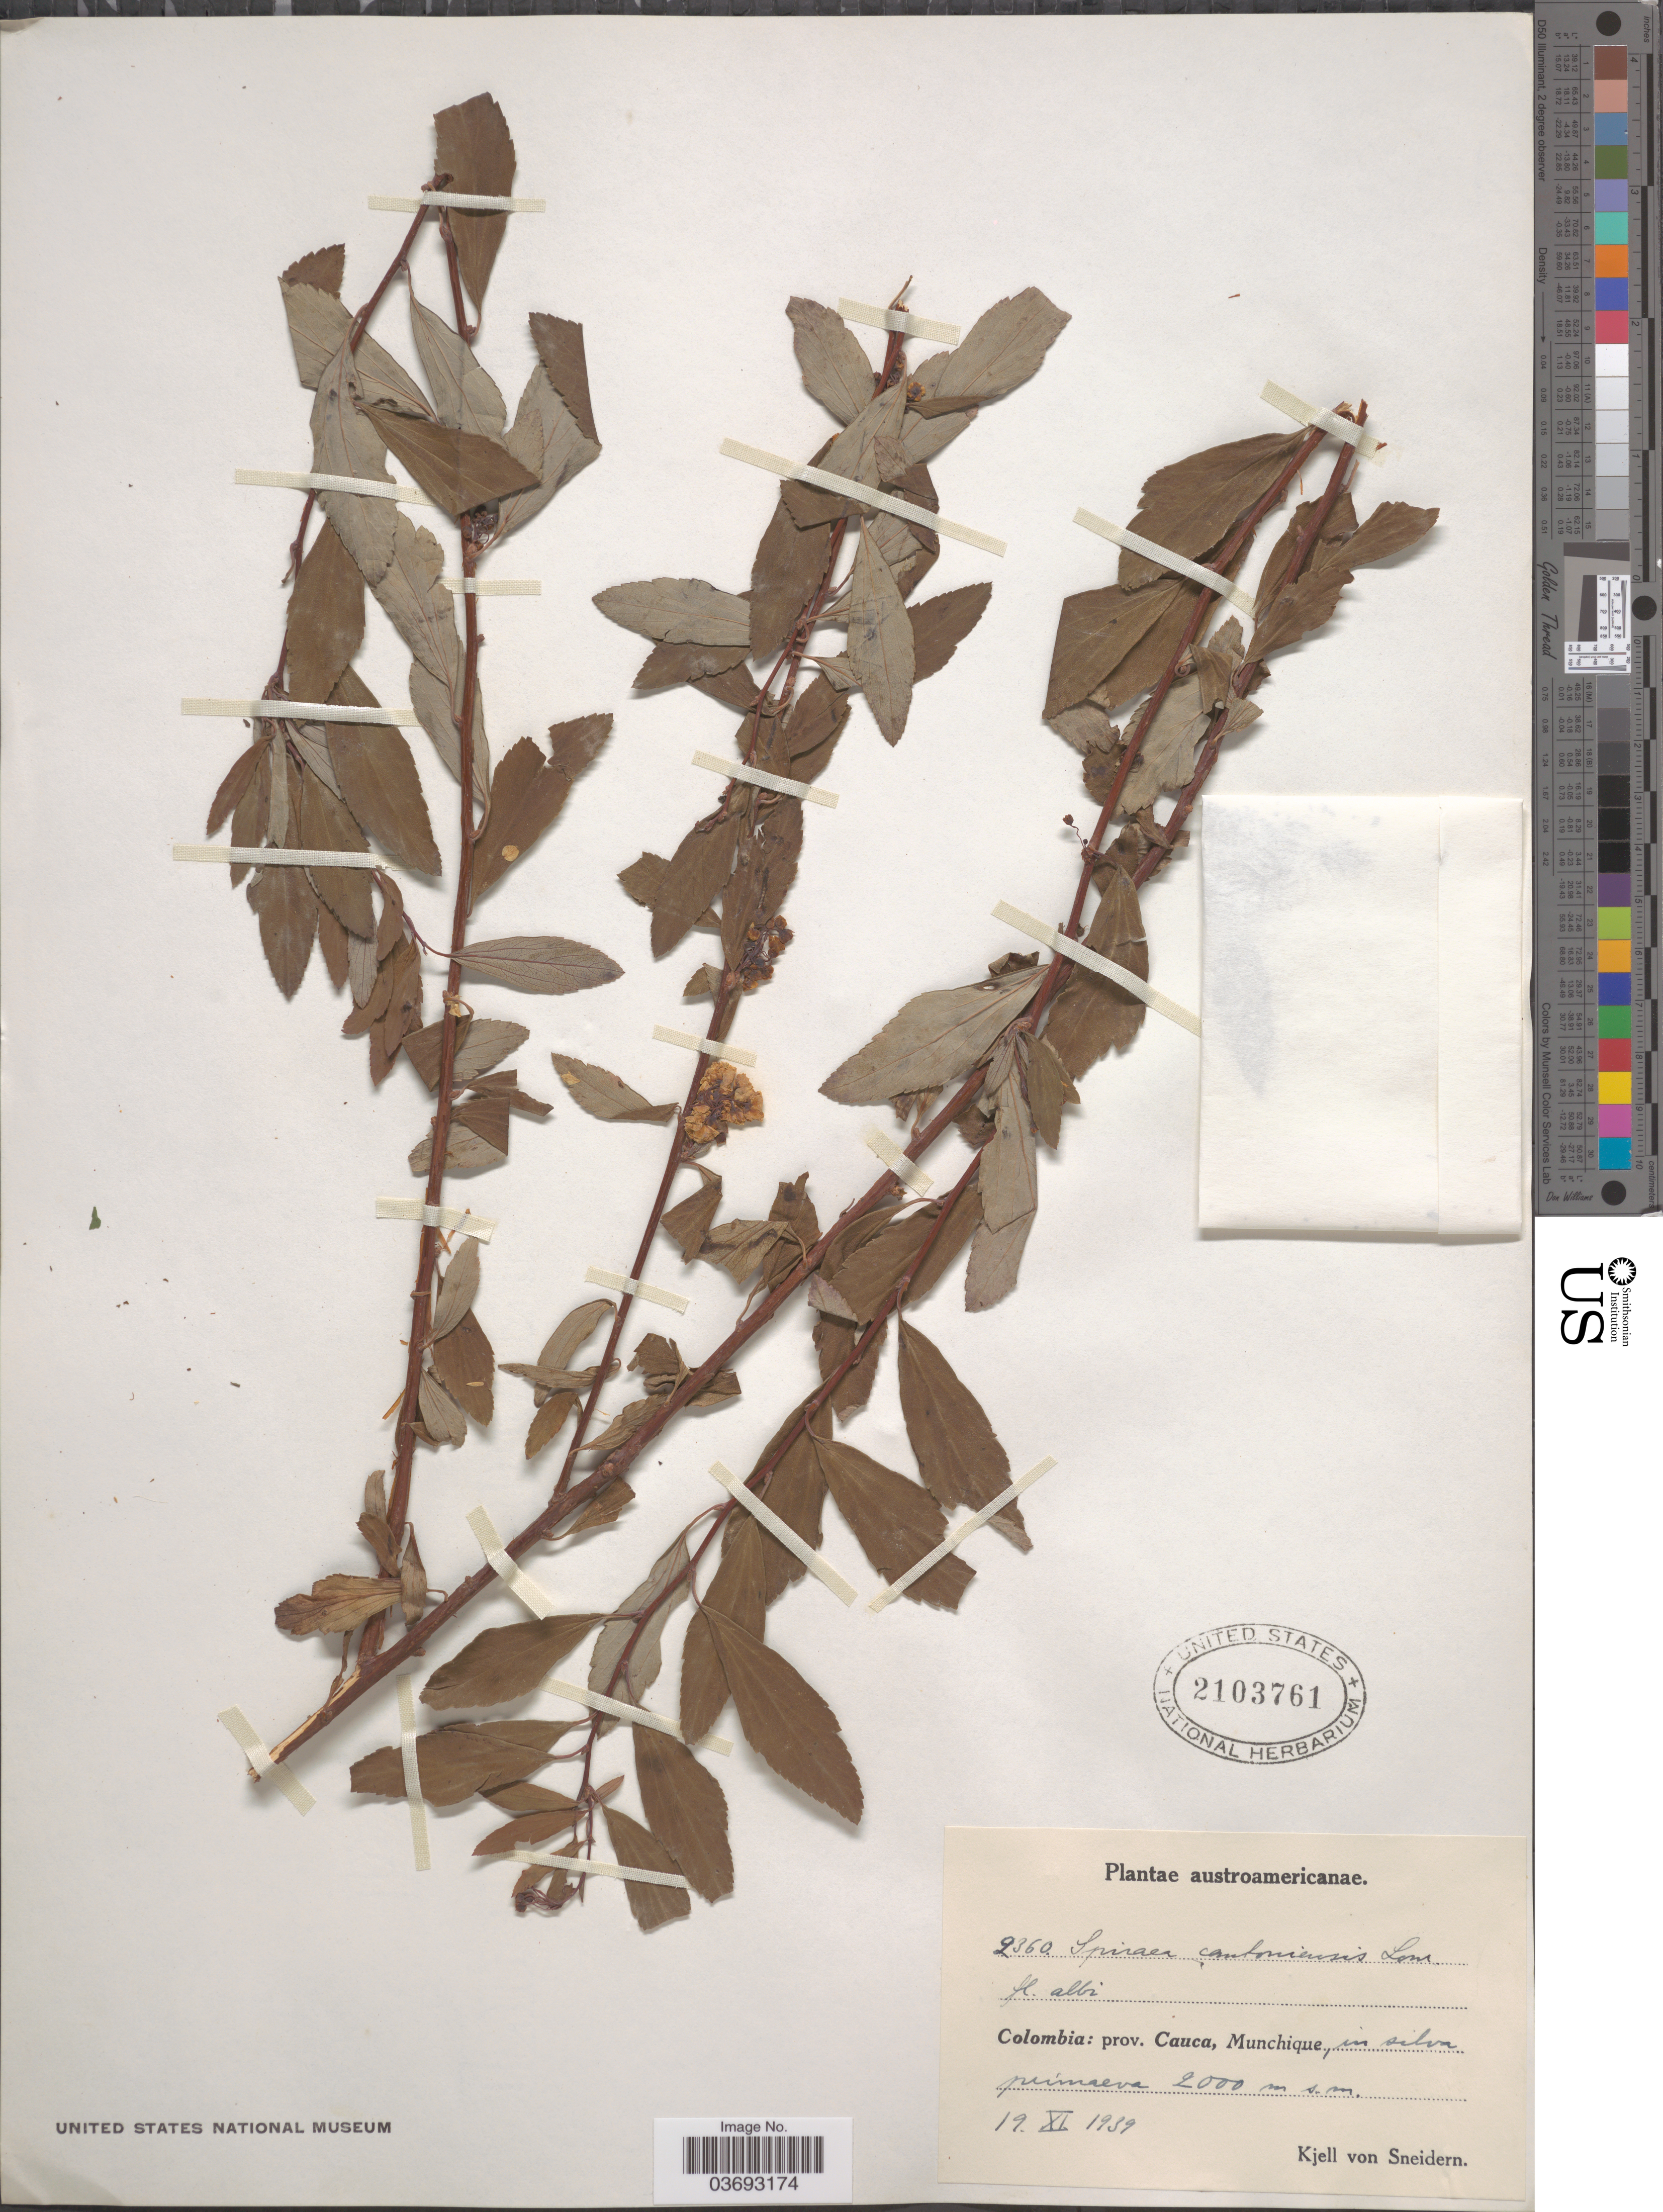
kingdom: Plantae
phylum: Tracheophyta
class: Magnoliopsida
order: Rosales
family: Rosaceae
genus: Spiraea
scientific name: Spiraea cantoniensis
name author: Lour.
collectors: K. von Sneidern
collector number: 2360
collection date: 1939-11-19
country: Colombia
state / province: Cauca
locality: Austroamericanae. Munchique, in silva primaeva.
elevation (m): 2000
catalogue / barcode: US 2103761